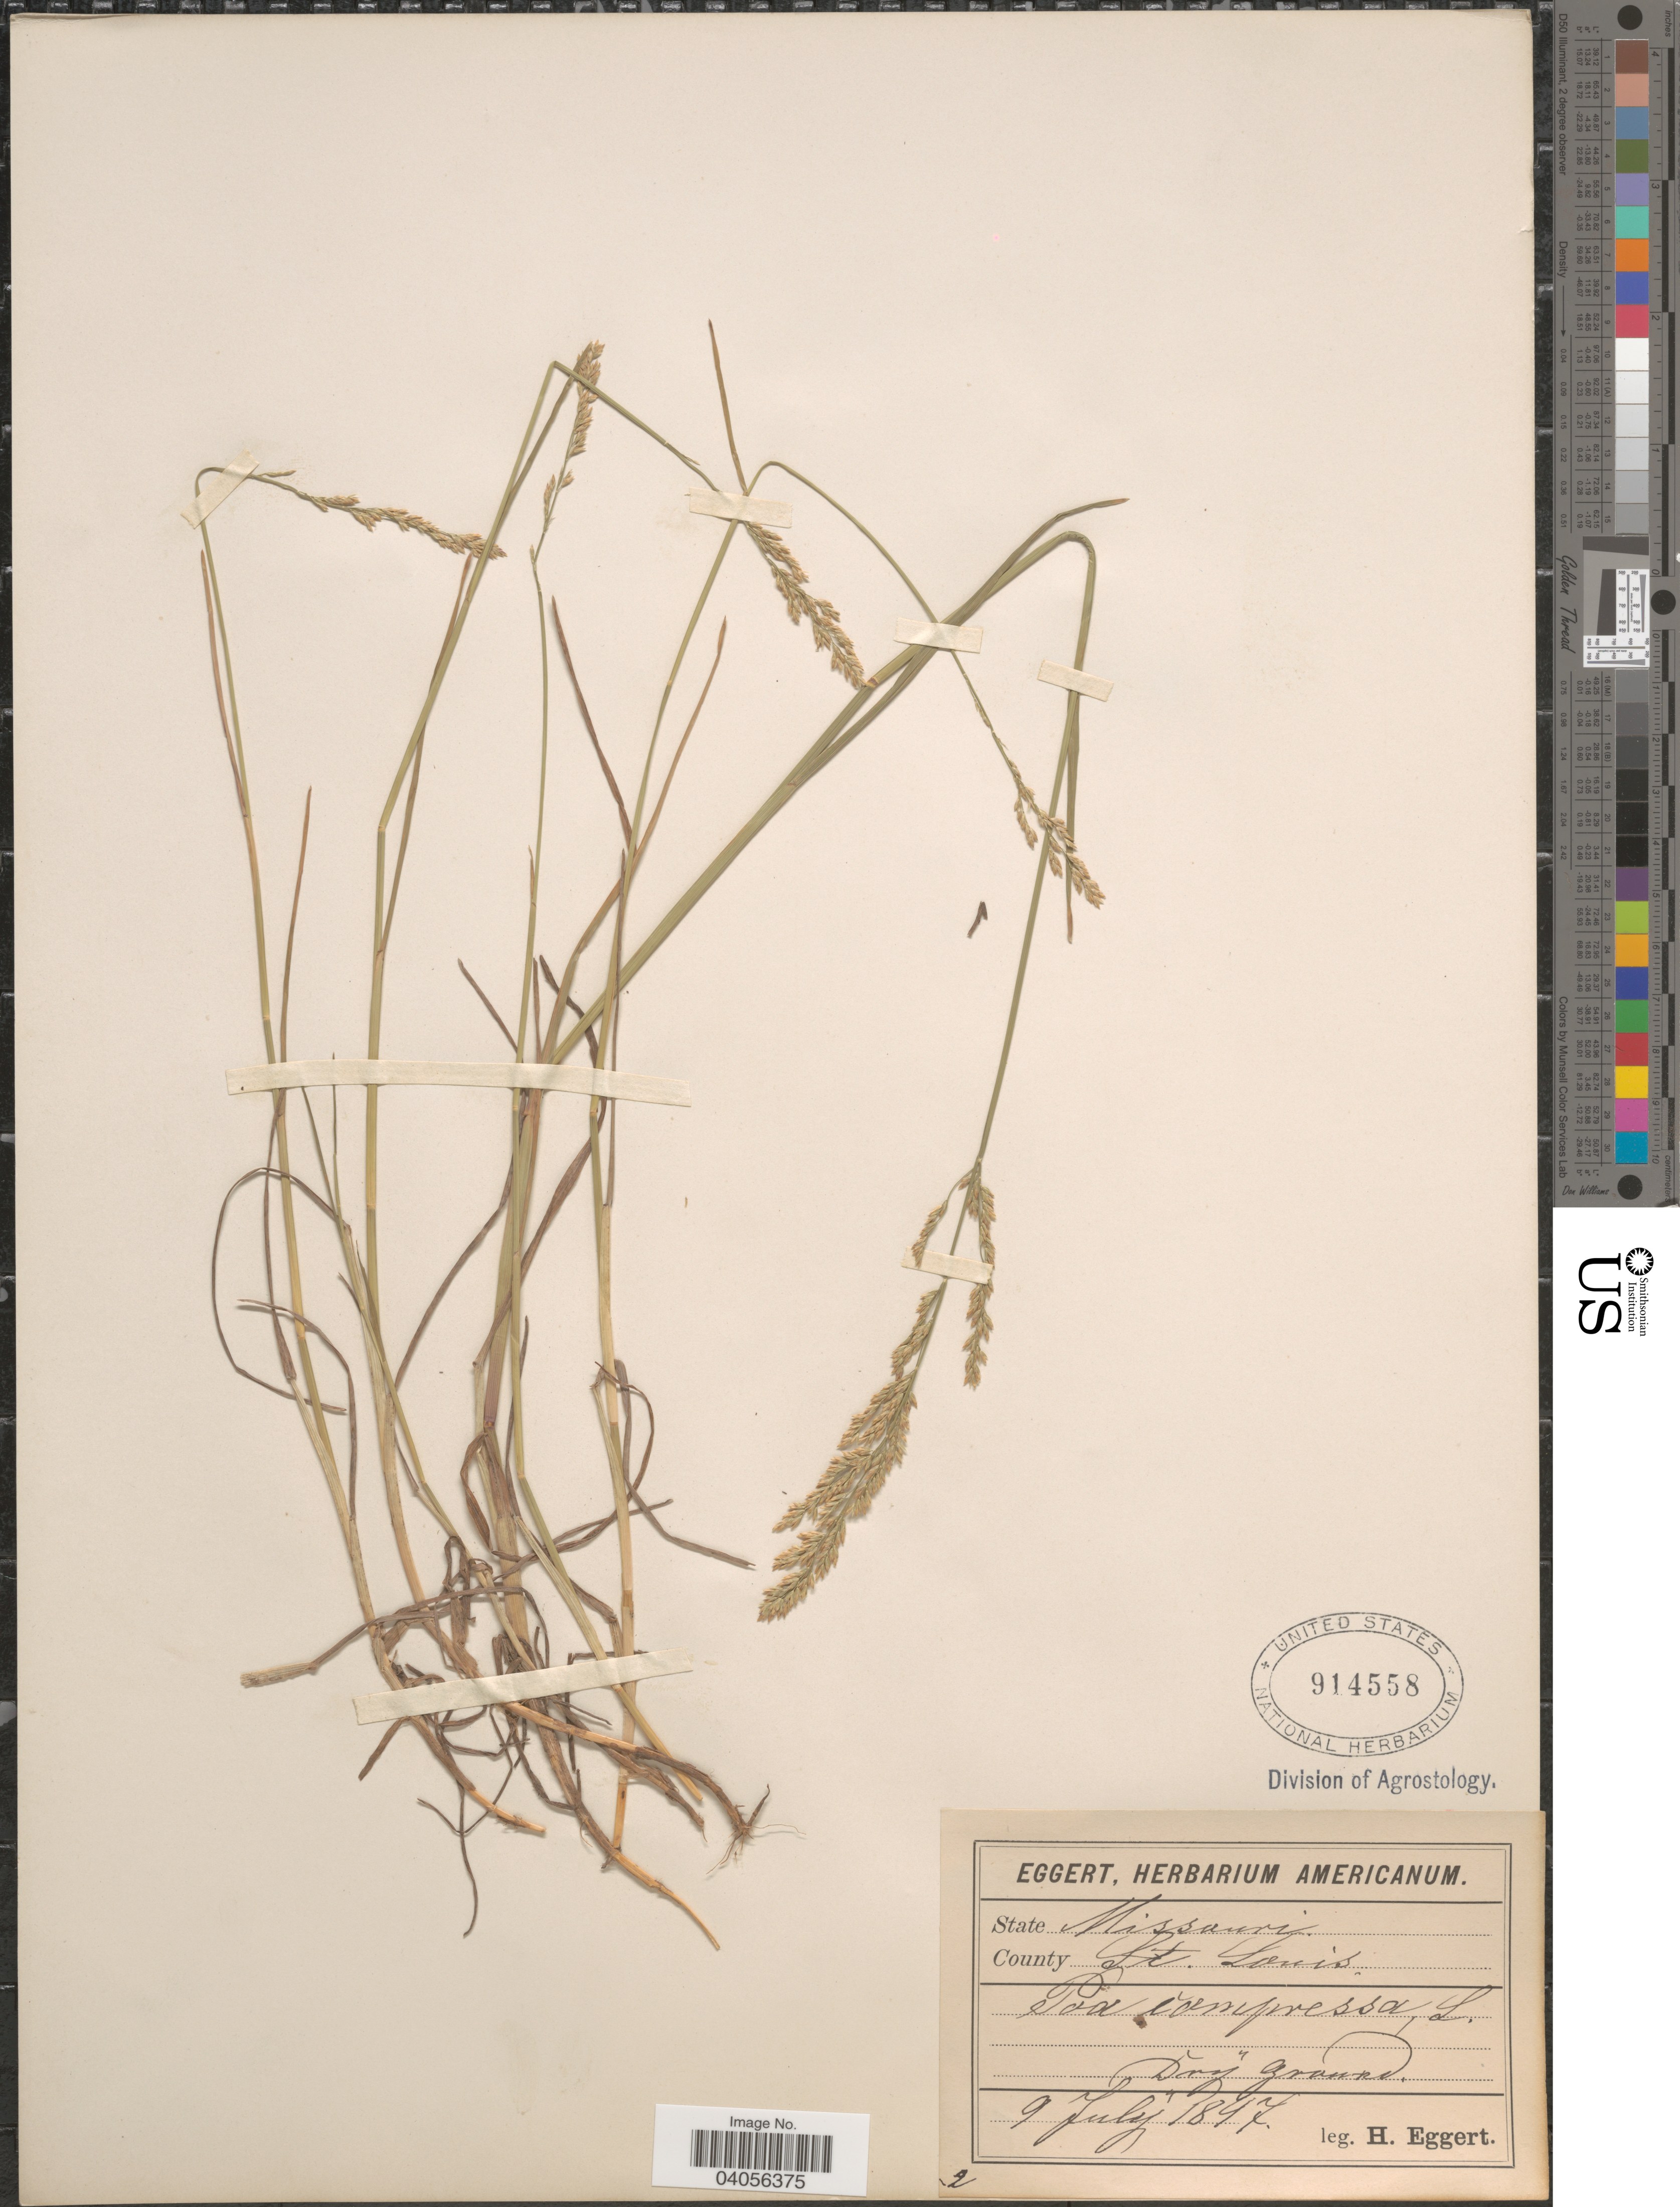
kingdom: Plantae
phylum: Tracheophyta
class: Liliopsida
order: Poales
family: Poaceae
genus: Poa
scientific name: Poa compressa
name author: L.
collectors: H. Eggert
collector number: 2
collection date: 1847-07-09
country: United States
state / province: Missouri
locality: County St. Louis.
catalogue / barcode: US 914558